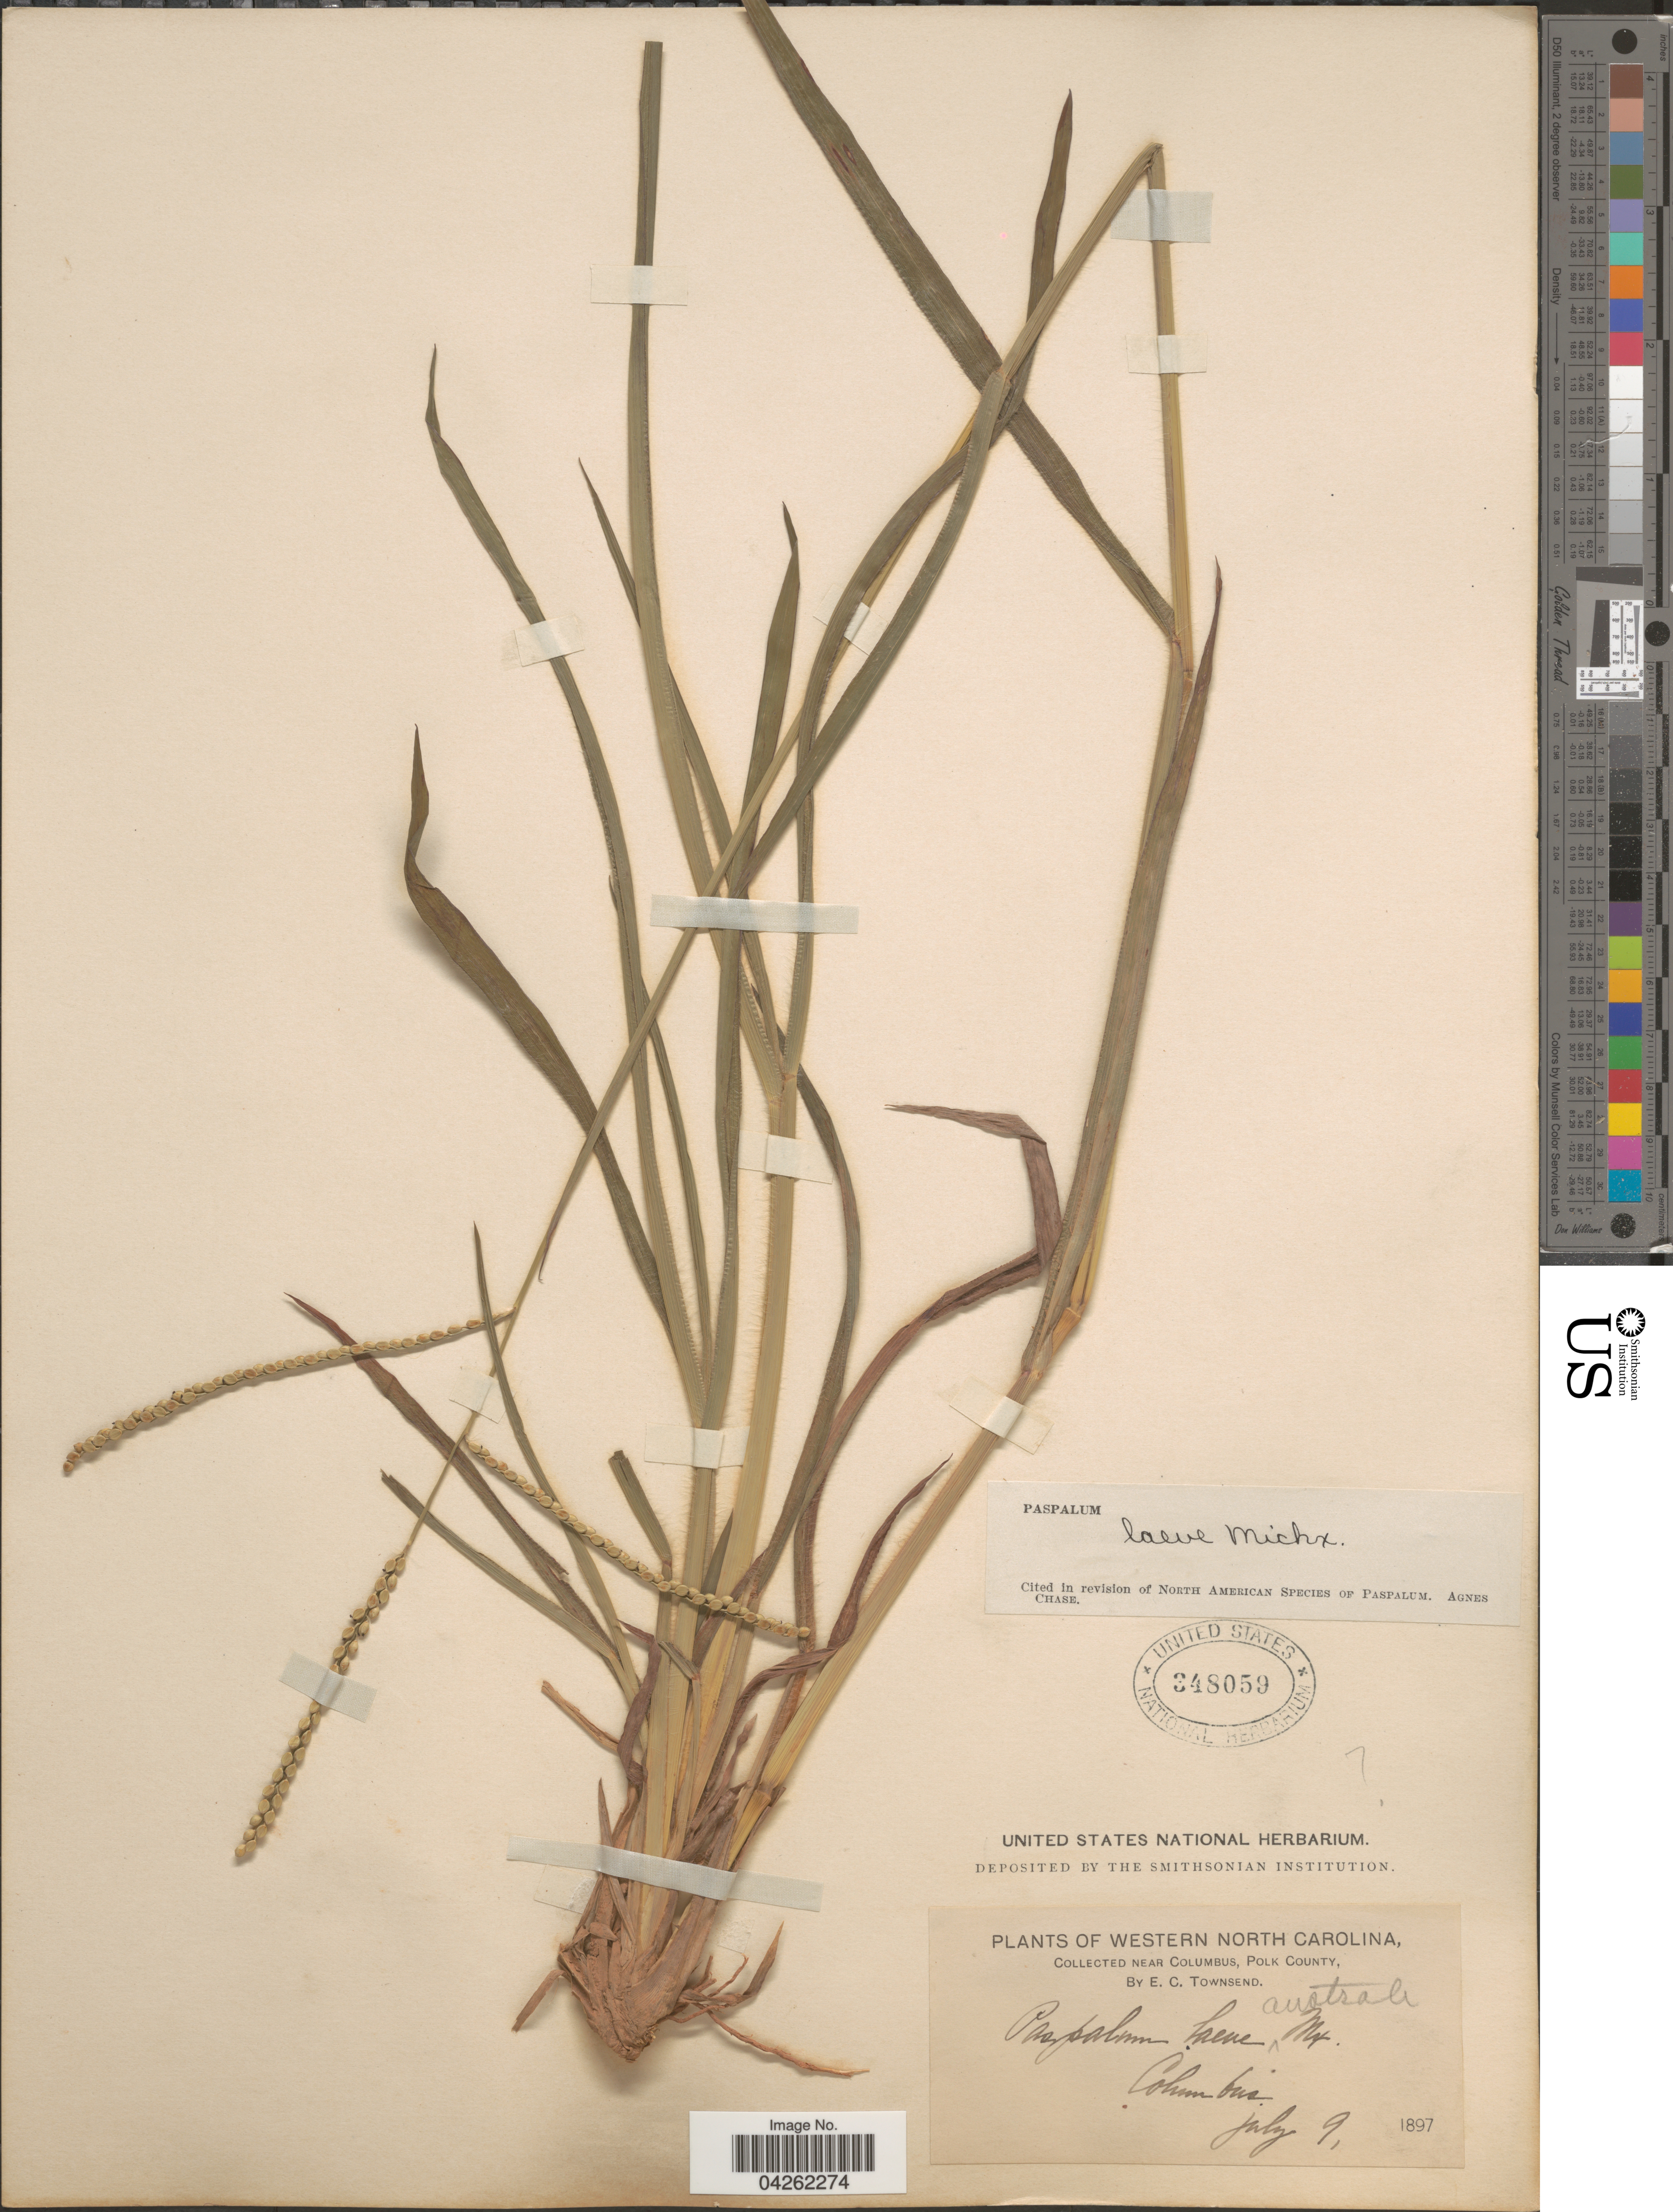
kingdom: Plantae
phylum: Tracheophyta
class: Liliopsida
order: Poales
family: Poaceae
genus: Paspalum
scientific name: Paspalum laeve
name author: Michx.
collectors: E. C. Townsend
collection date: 1897-07-09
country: United States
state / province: North Carolina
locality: Western North Carolina. Near Columbus, Polk County. Columbus.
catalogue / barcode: US 348059